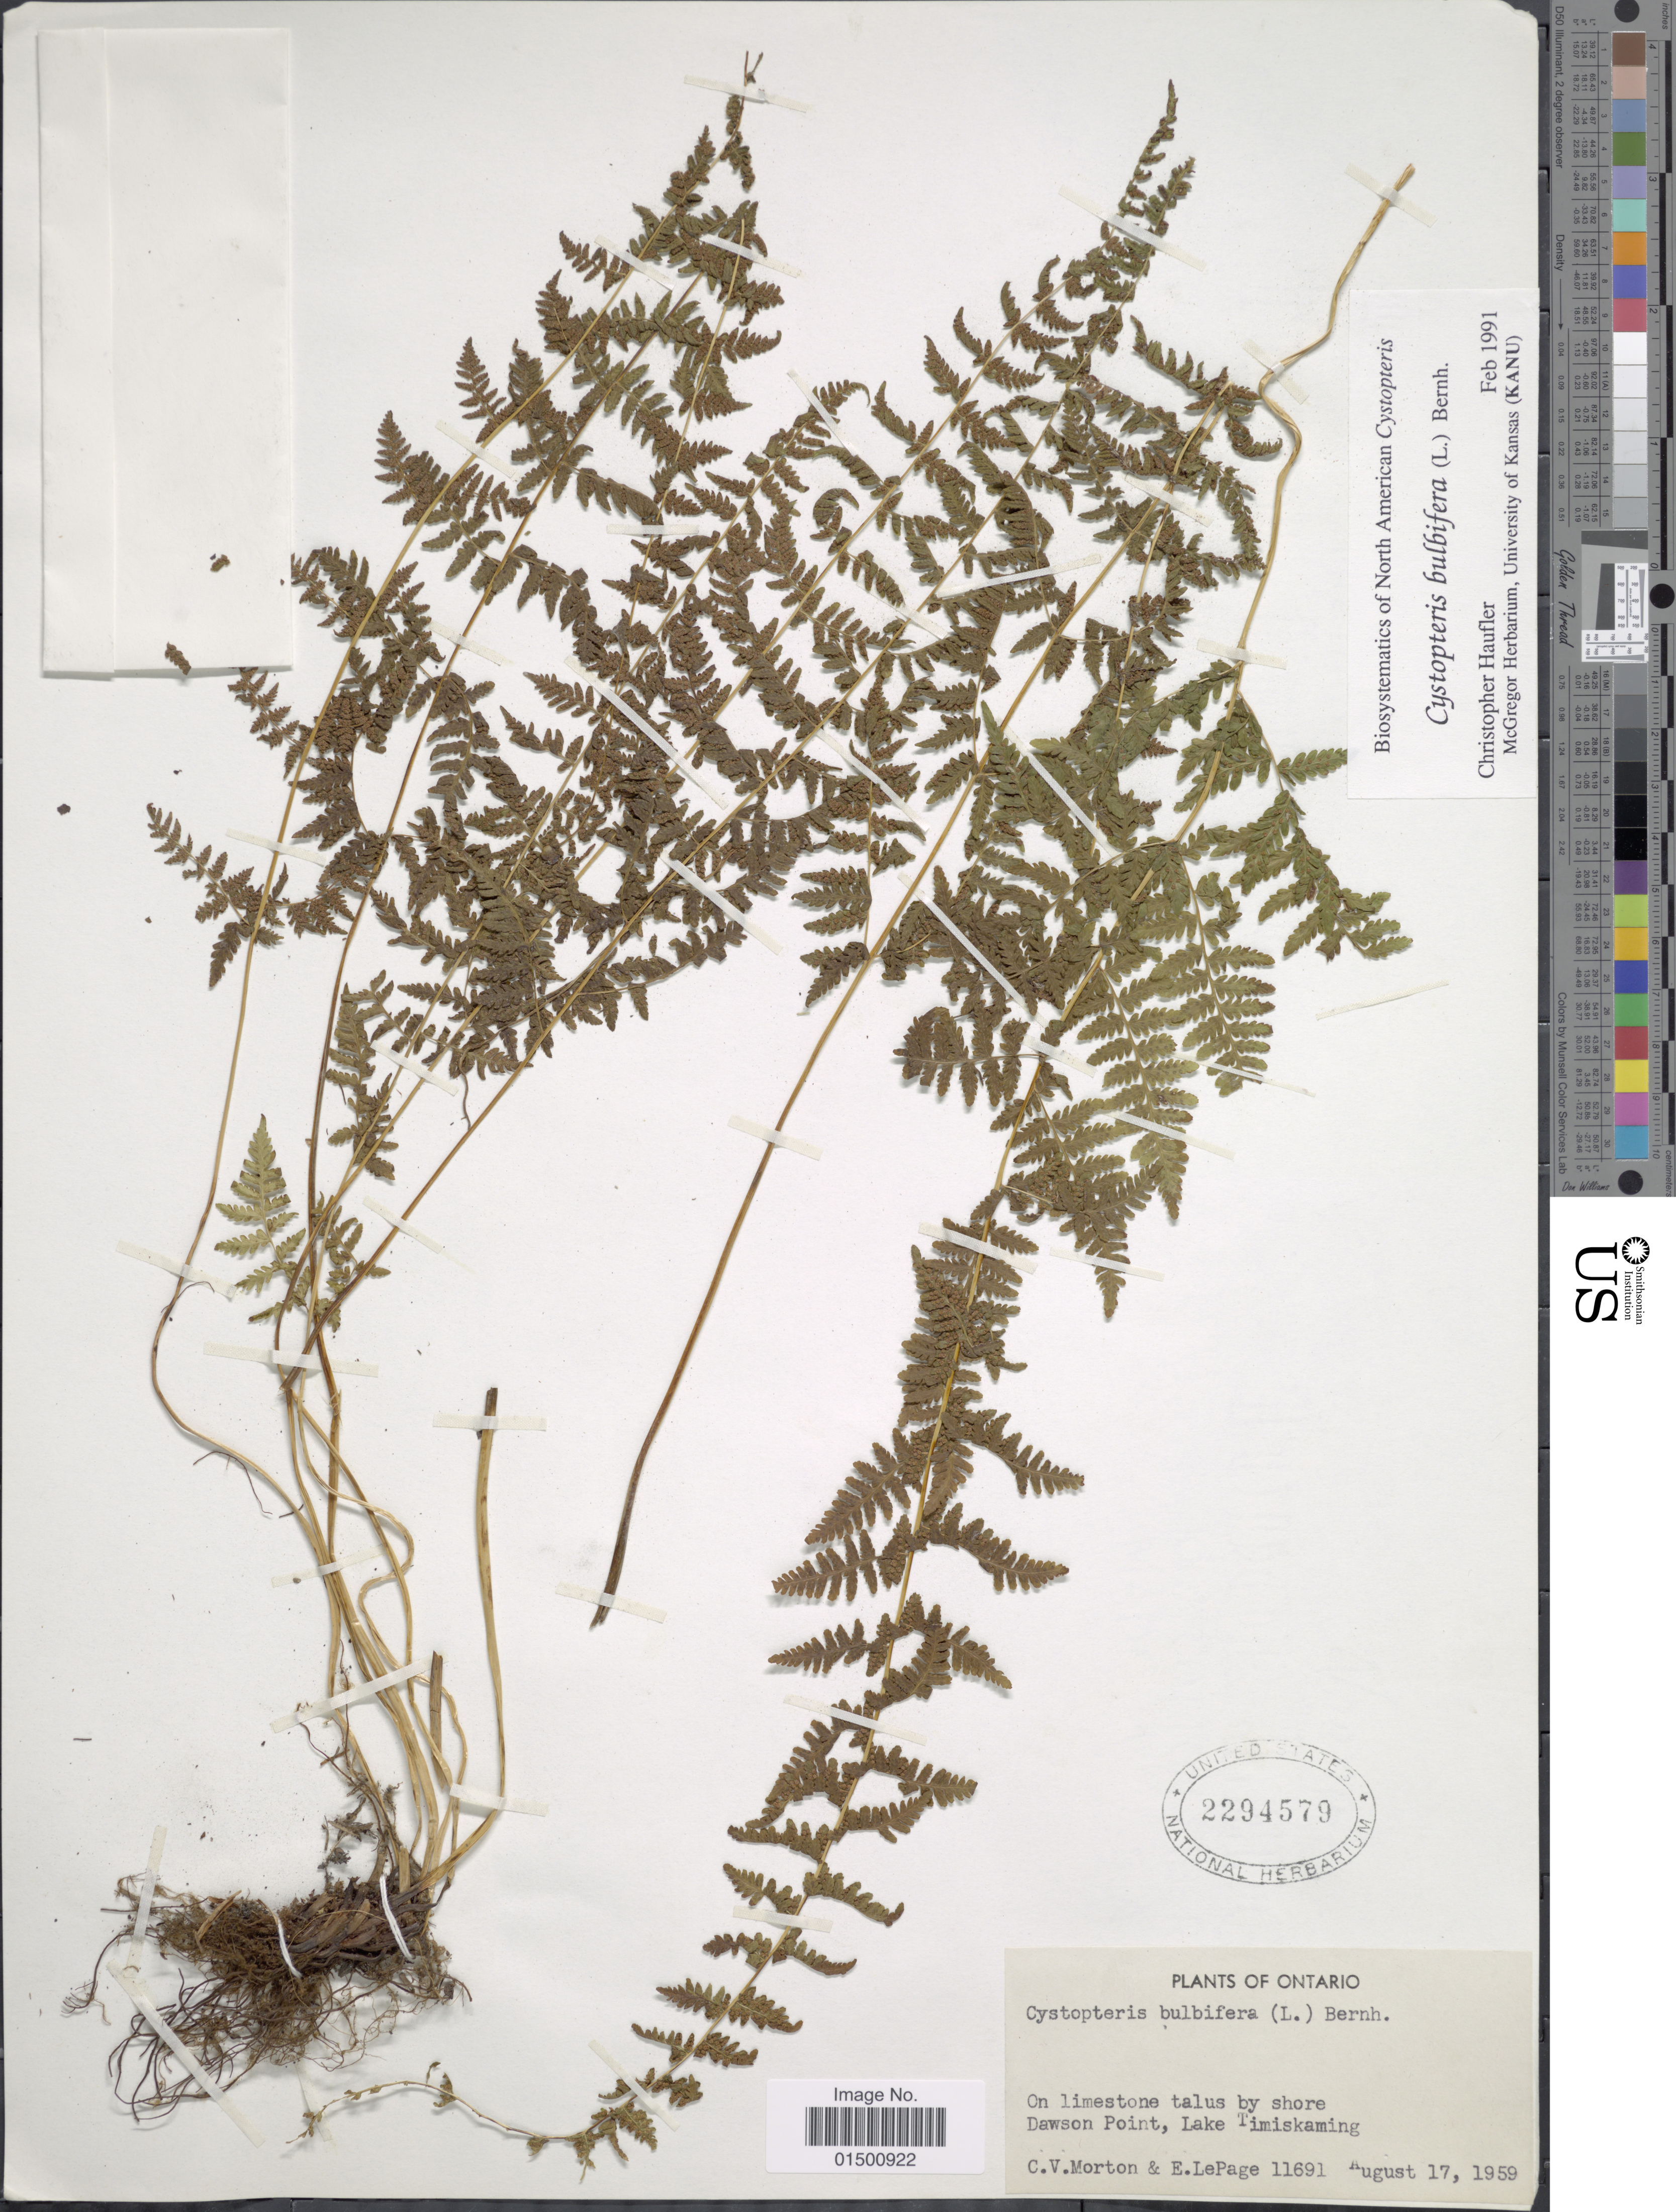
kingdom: Plantae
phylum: Tracheophyta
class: Polypodiopsida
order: Polypodiales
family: Cystopteridaceae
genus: Cystopteris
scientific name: Cystopteris bulbifera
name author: (L.) Bernh.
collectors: C. V. Morton & E. Lepage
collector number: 11691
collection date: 1959-08-17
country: Canada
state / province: Ontario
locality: Dawson Point, Lake Timiskaming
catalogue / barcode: US 2294579